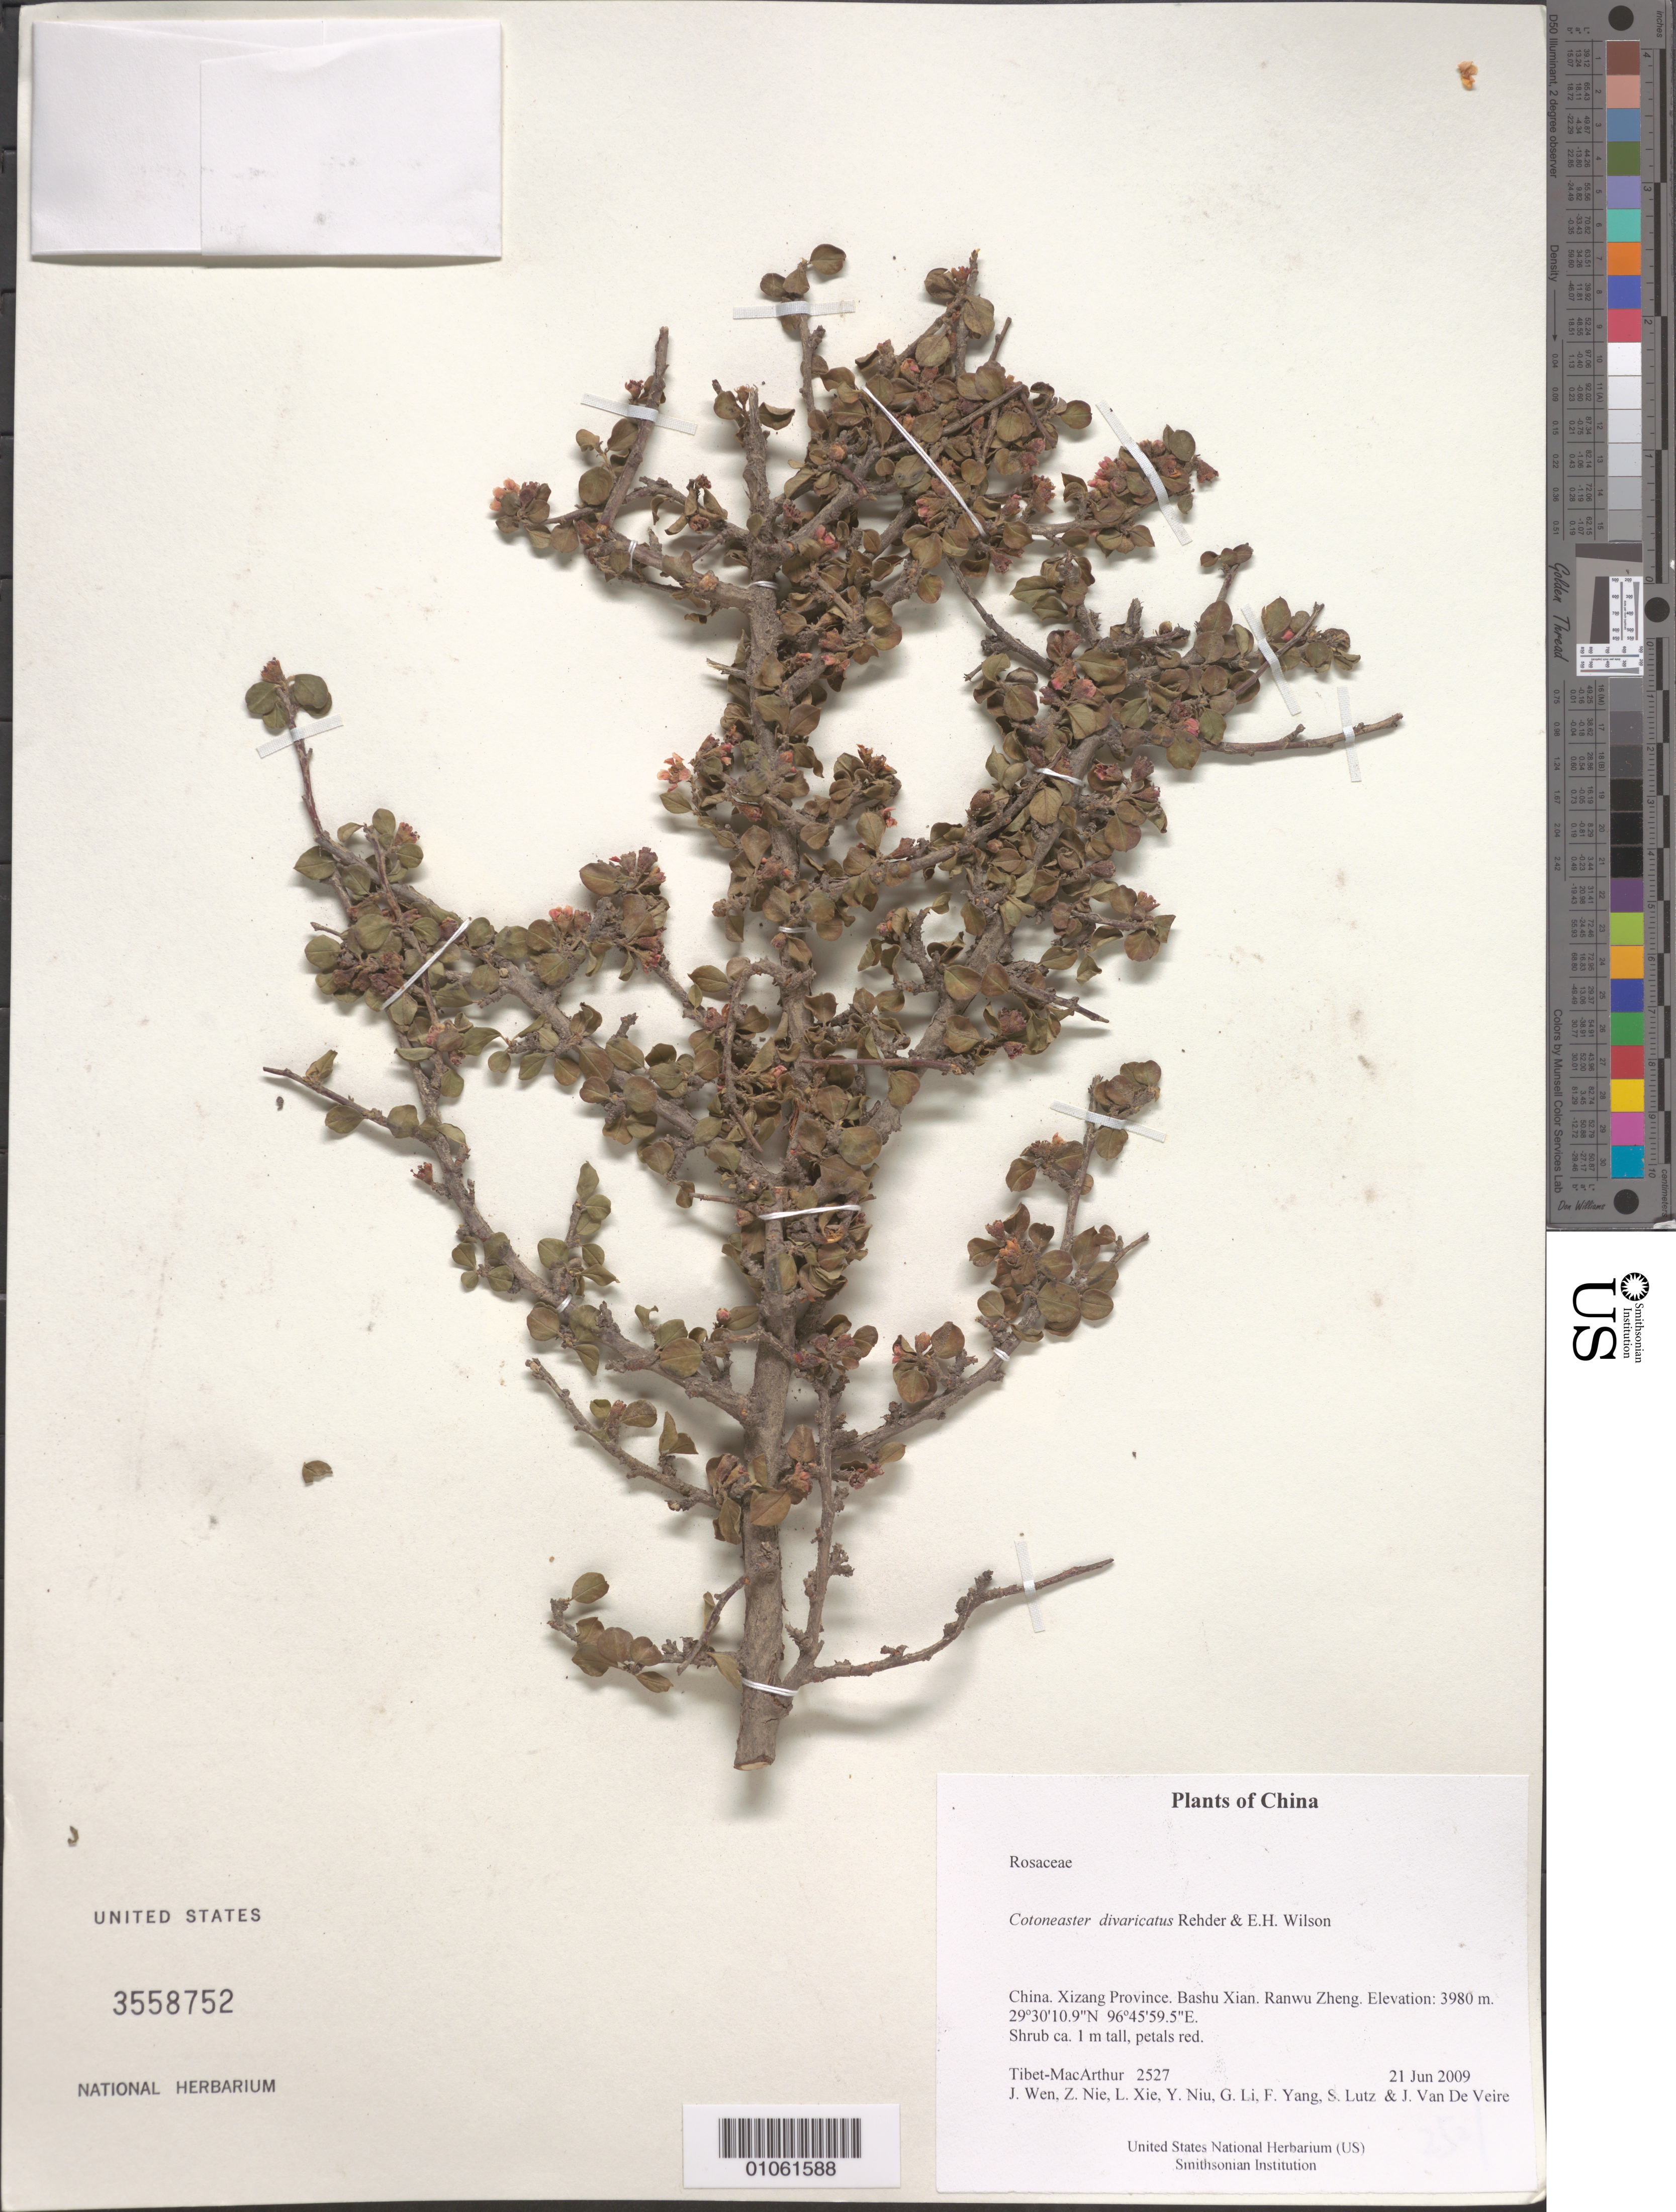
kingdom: Plantae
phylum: Tracheophyta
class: Magnoliopsida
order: Rosales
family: Rosaceae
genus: Cotoneaster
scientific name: Cotoneaster divaricatus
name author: Rehder & E.H. Wilson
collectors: Tibet-MacArthur, J. Wen, Z. Nie, L. Xie, Y. Niu, G. Li, F. Yang, S. Lutz & J. Van De Veire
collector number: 2527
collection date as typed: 21 Jun 2009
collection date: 2009-06-21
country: China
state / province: Xizang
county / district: Bashu Xian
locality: Ranwu Zheng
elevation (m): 3980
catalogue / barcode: US 3558752